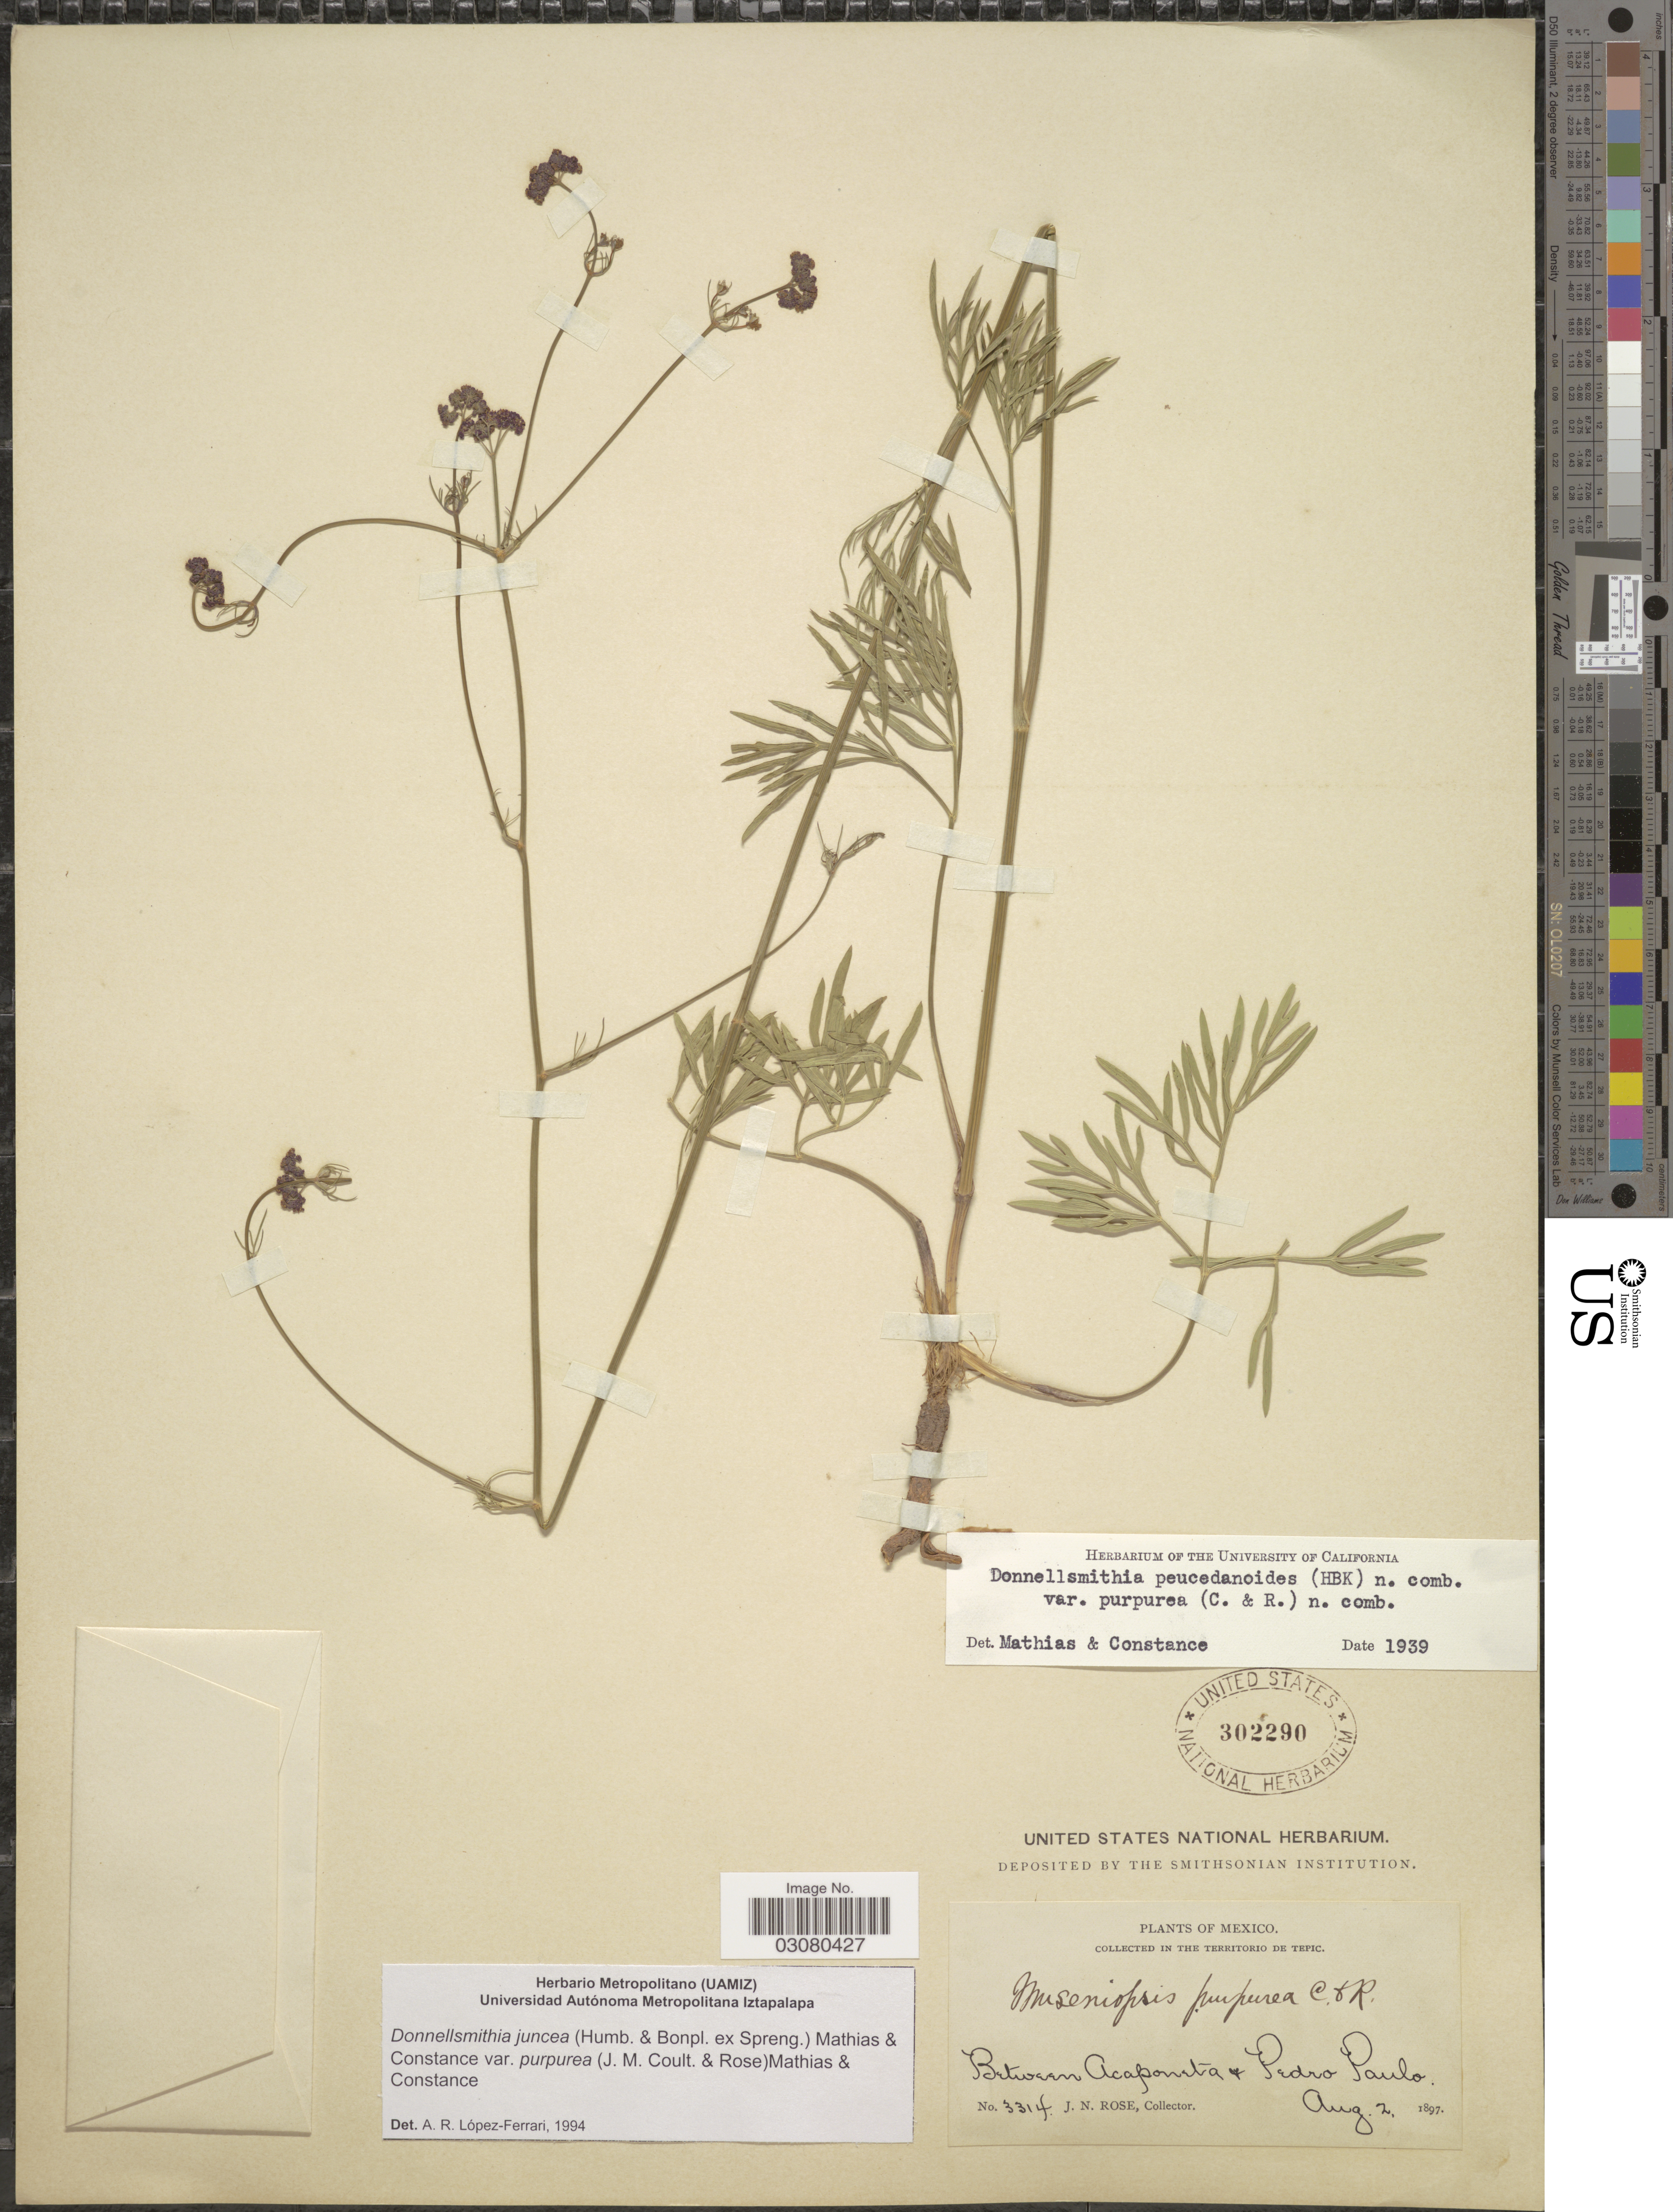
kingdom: Plantae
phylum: Tracheophyta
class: Magnoliopsida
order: Apiales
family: Apiaceae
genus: Donnellsmithia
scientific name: Donnellsmithia juncea var. purpurea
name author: (J.M. Coult. & Rose) Mathias & Constance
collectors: J. N. Rose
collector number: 3314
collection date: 1897-08-02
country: Mexico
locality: In the territorio de Tepic. Between Acaponeta & Pedro Paulo.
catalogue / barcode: US 302290